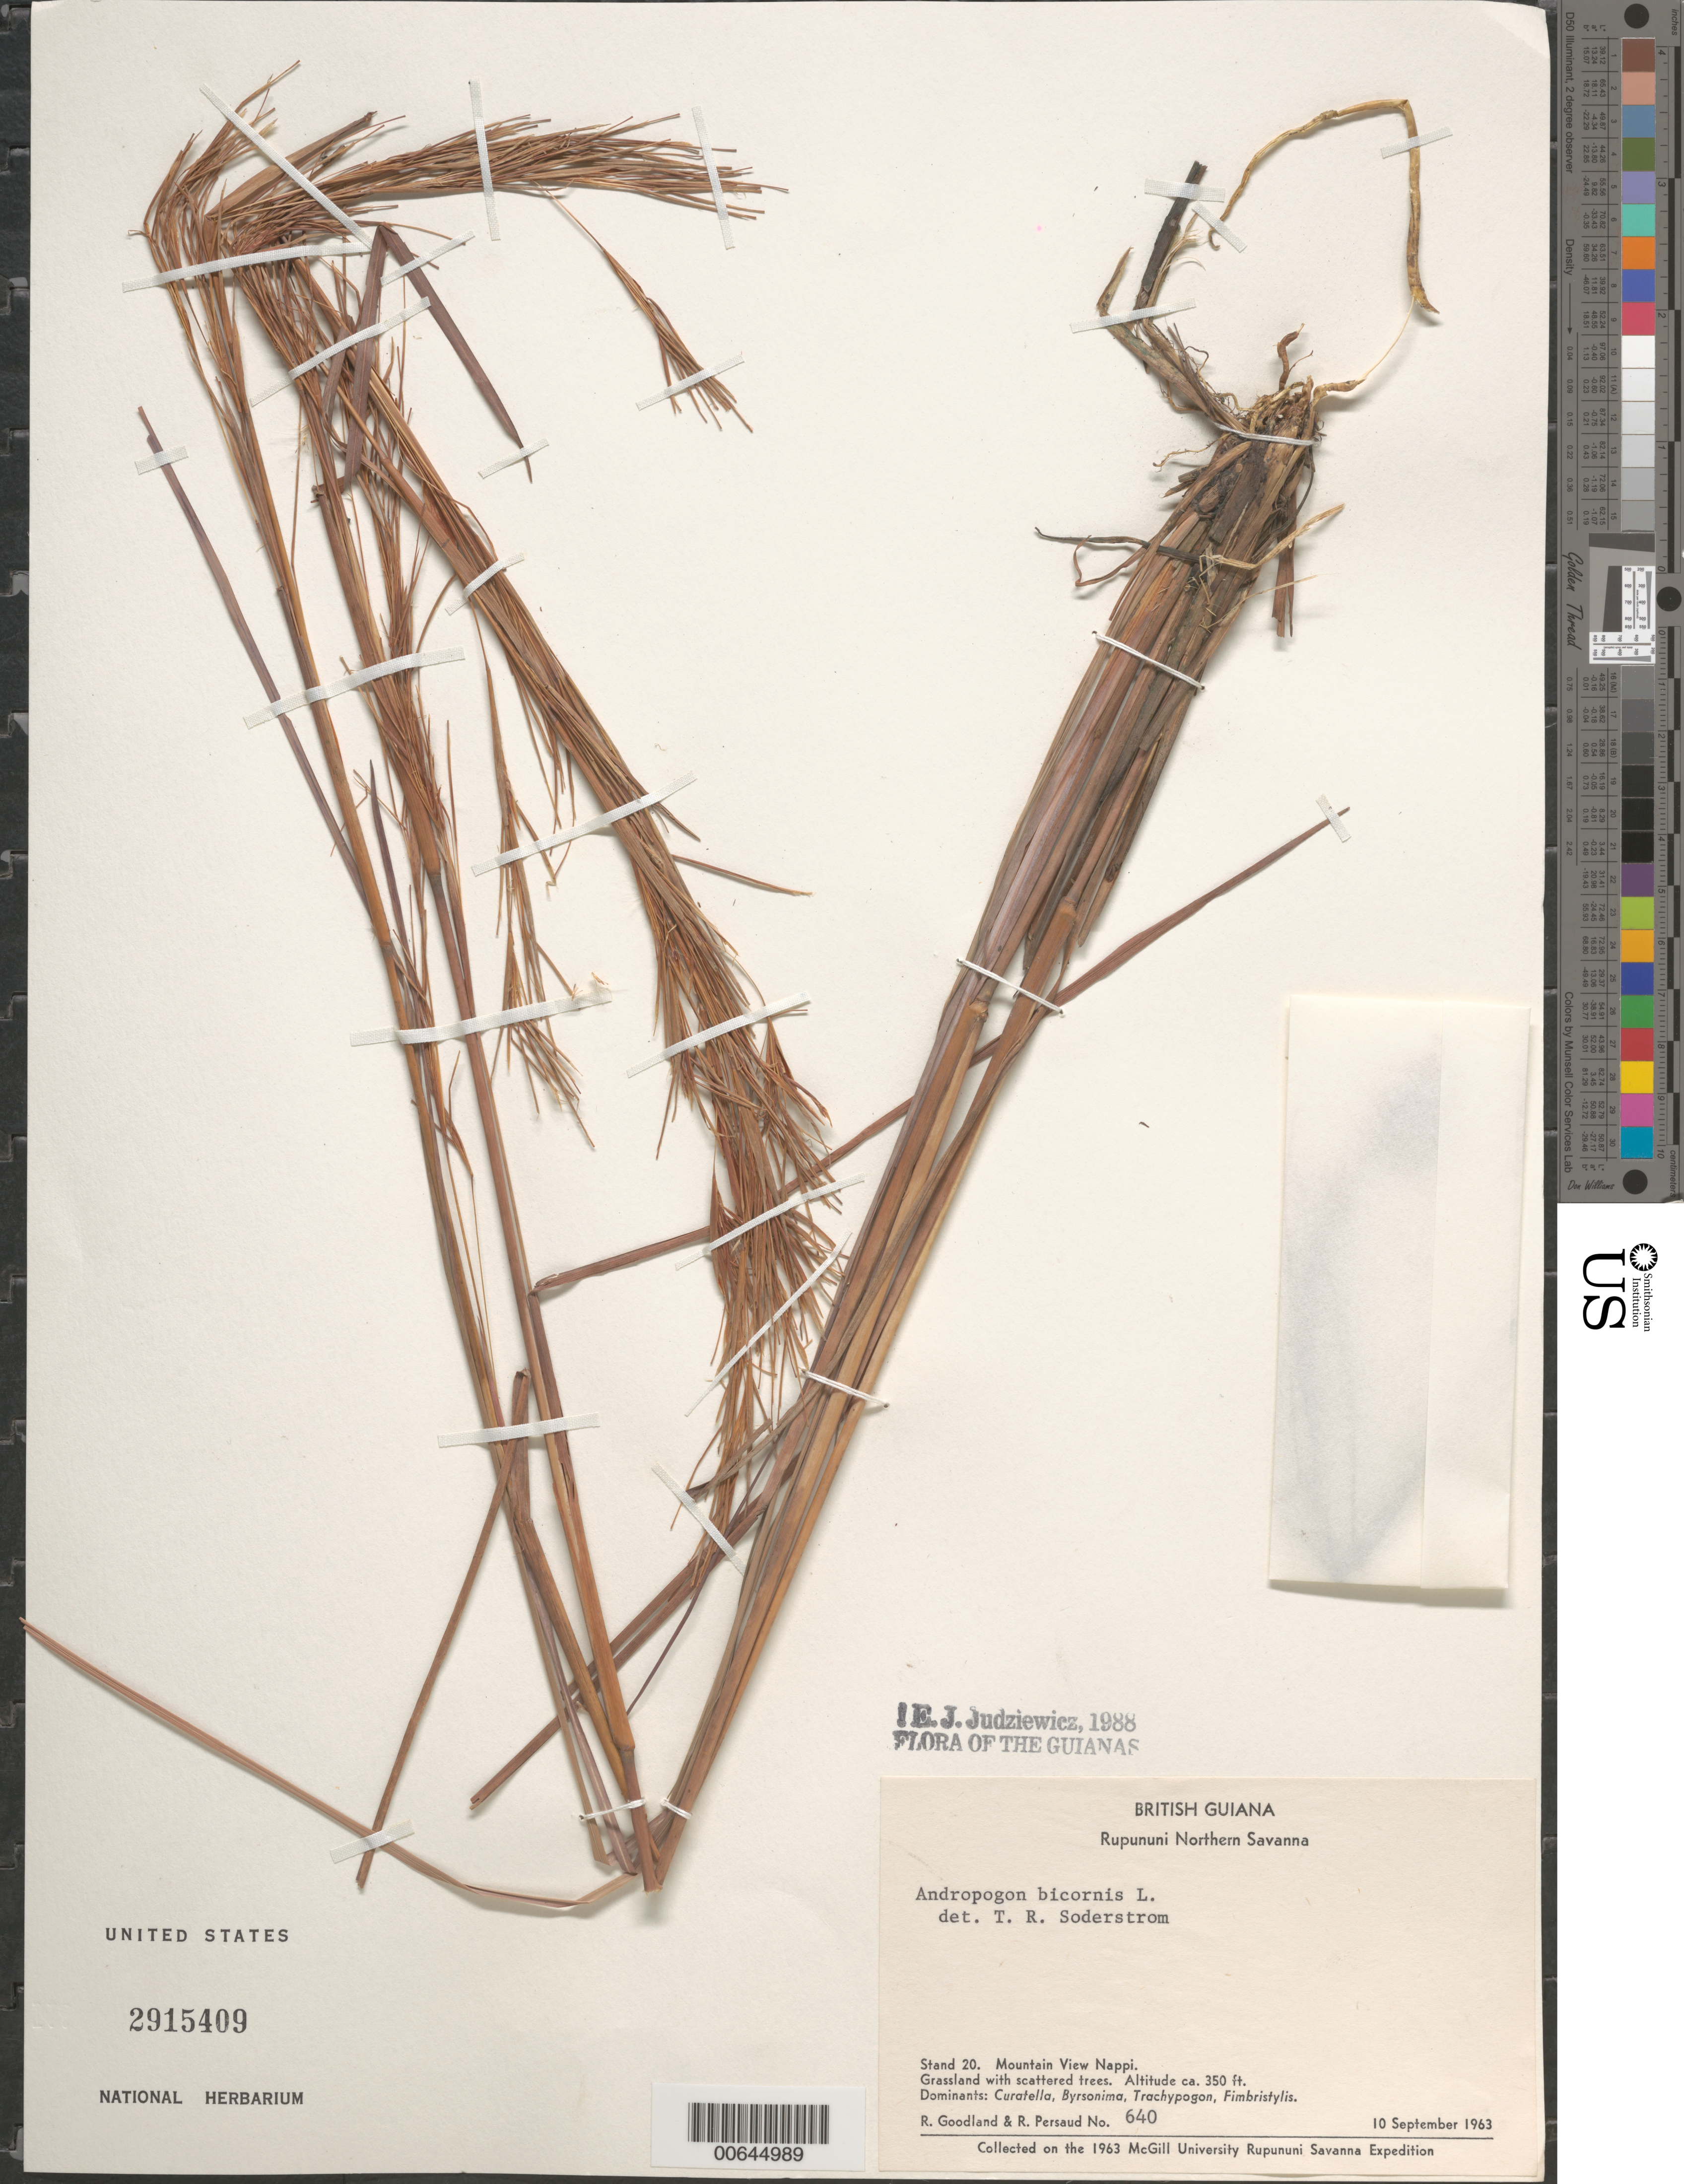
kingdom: Plantae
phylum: Tracheophyta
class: Liliopsida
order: Poales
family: Poaceae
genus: Andropogon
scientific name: Andropogon bicornis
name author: L.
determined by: Judziewicz, E. J.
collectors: R. Goodland & R. Persaud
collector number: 640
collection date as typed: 10-Sep-63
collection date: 1963-09-10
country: Guyana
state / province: U. Takutu-U. Essequibo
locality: Rupununi Northern Savanna, Mountain View, Nappi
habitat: Grassland with scattered trees. Dominants: Curatella, Byrsonima, Trachypogon, Fimbristylis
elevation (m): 107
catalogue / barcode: US 2915409